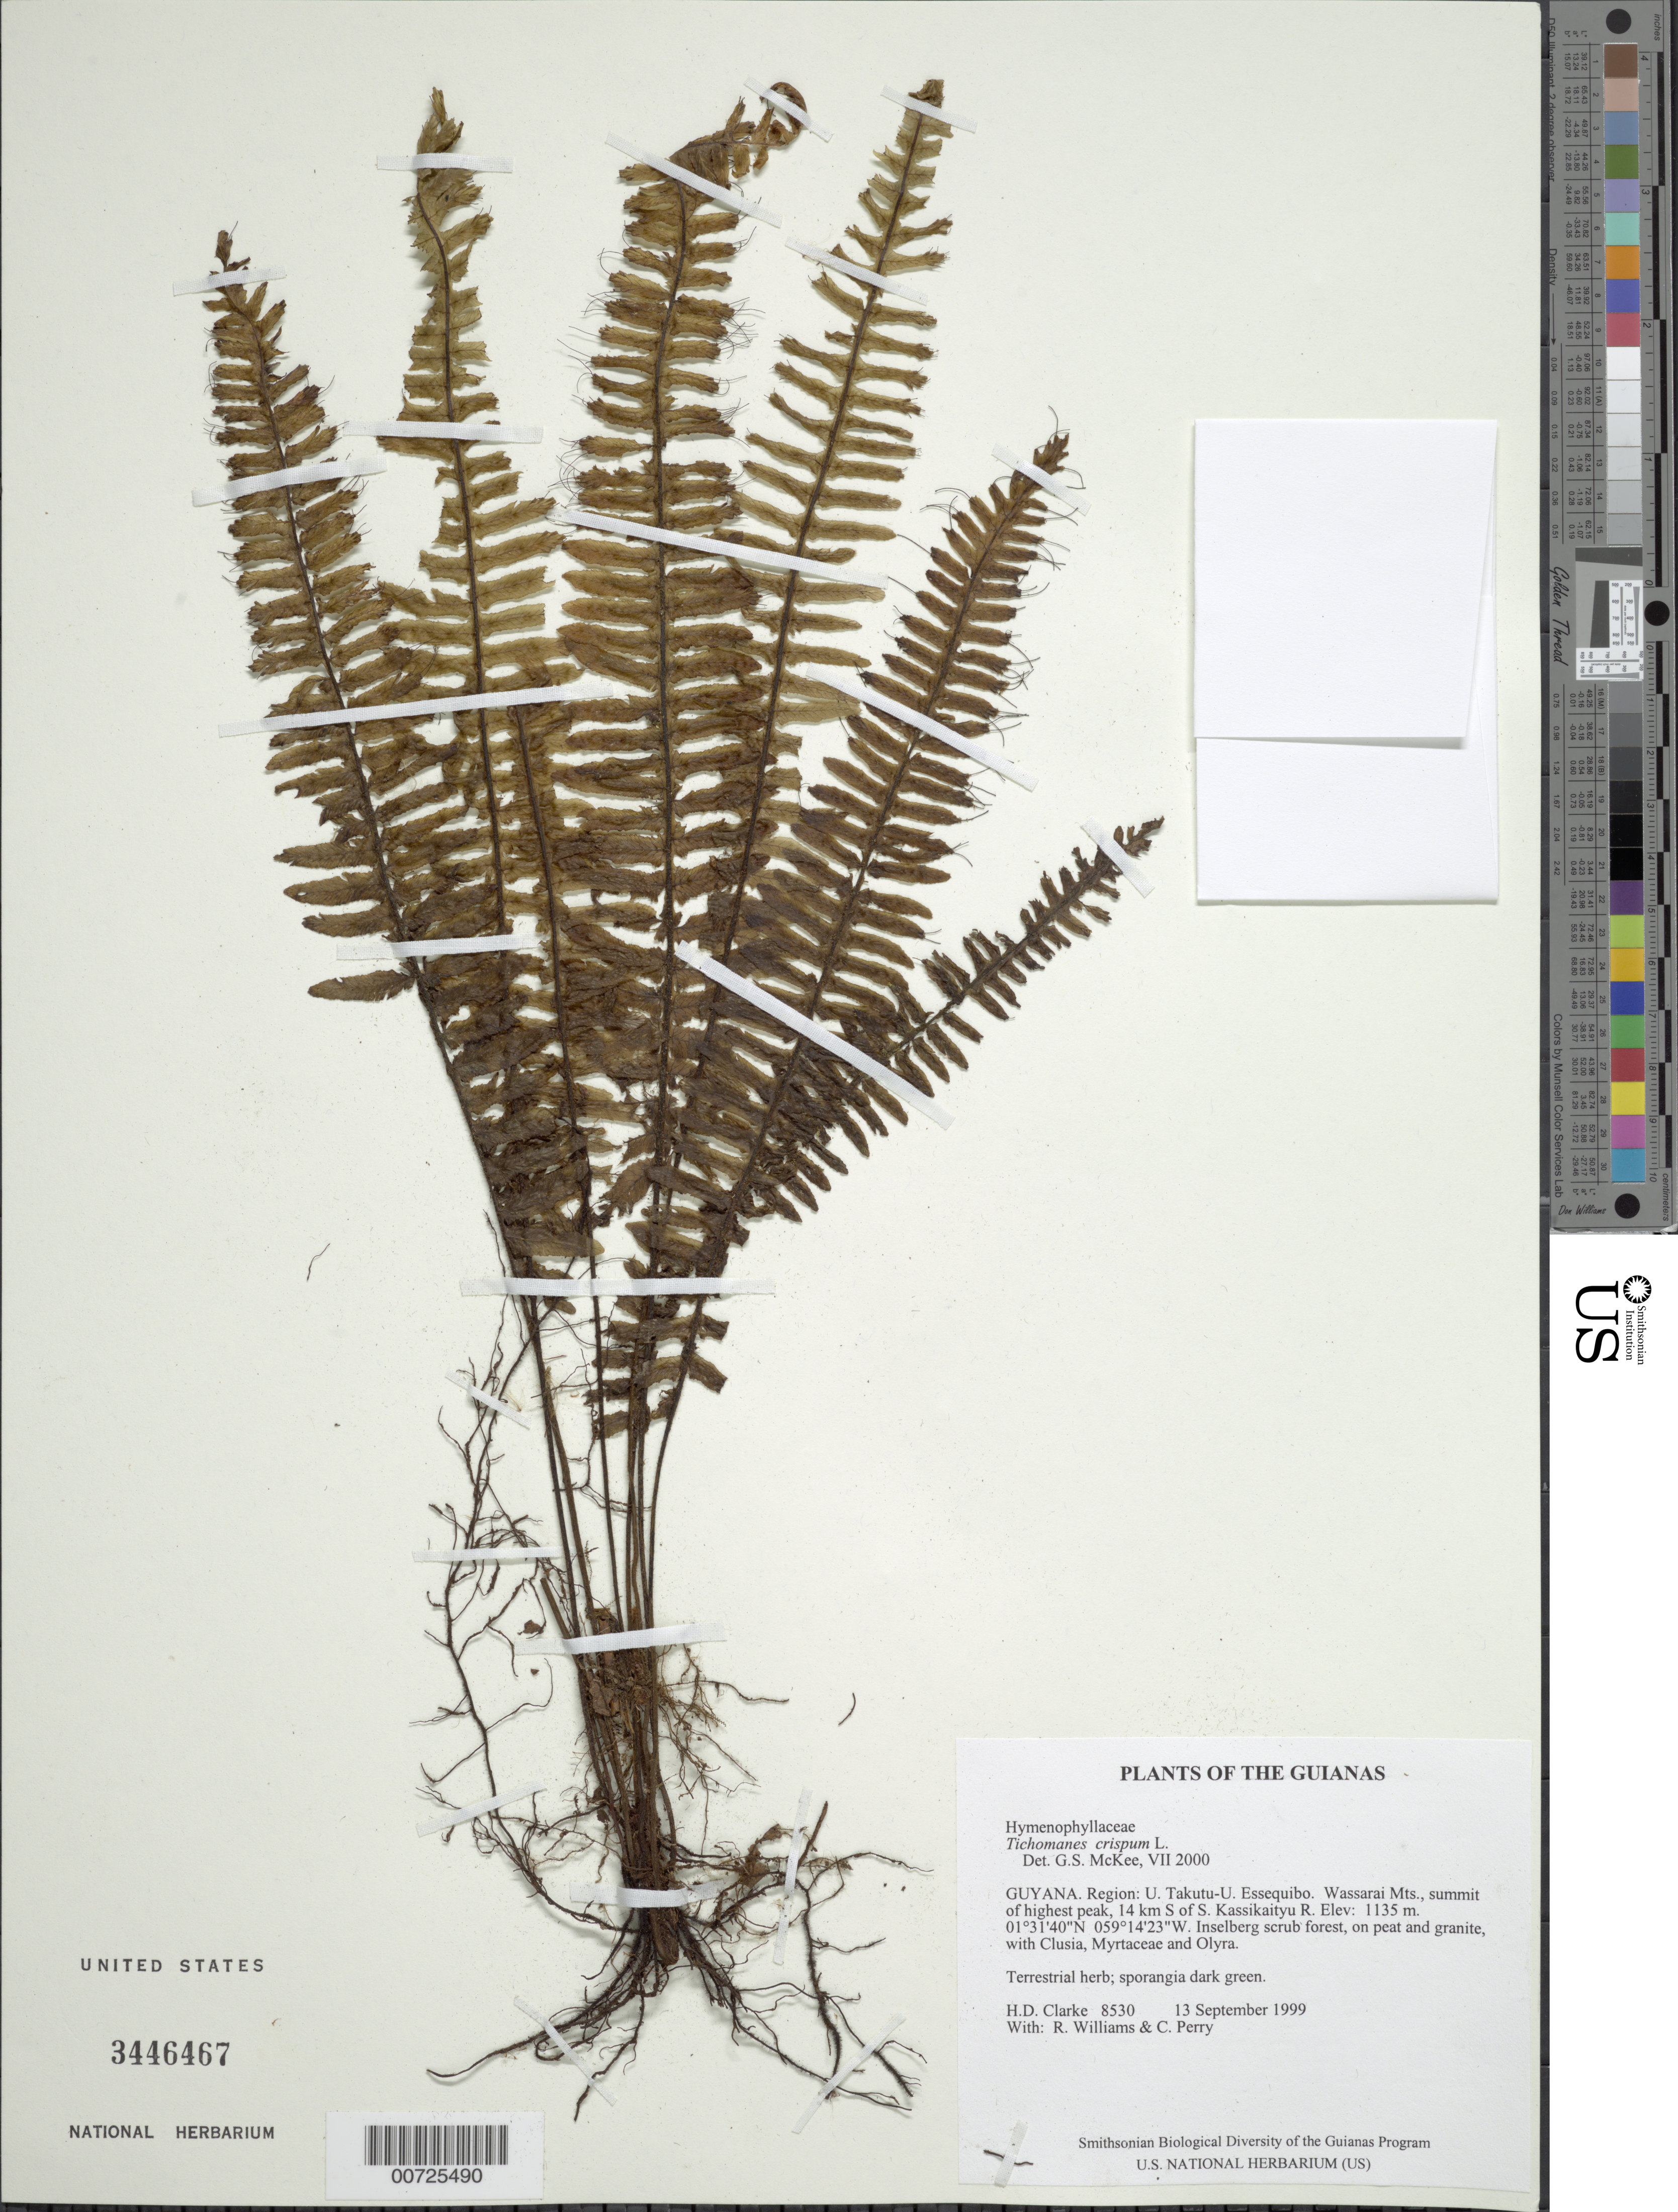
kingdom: Plantae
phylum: Tracheophyta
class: Polypodiopsida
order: Hymenophyllales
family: Hymenophyllaceae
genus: Trichomanes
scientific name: Trichomanes crispum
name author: L.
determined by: McKee, G. S., (US), NMNH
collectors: H. D. Clarke, R. Williams & C. Perry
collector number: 8530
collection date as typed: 13 September 1999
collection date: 1999-09-13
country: Guyana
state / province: U. Takutu-U. Essequibo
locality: Wassarai Mts., summit of highest peak, 14 km S of S. Kassikaityu R.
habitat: Inselberg scrub forest, on peat and granite, with Clusia, Myrtaceae and Olyra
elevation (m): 1135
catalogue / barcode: US 3446467